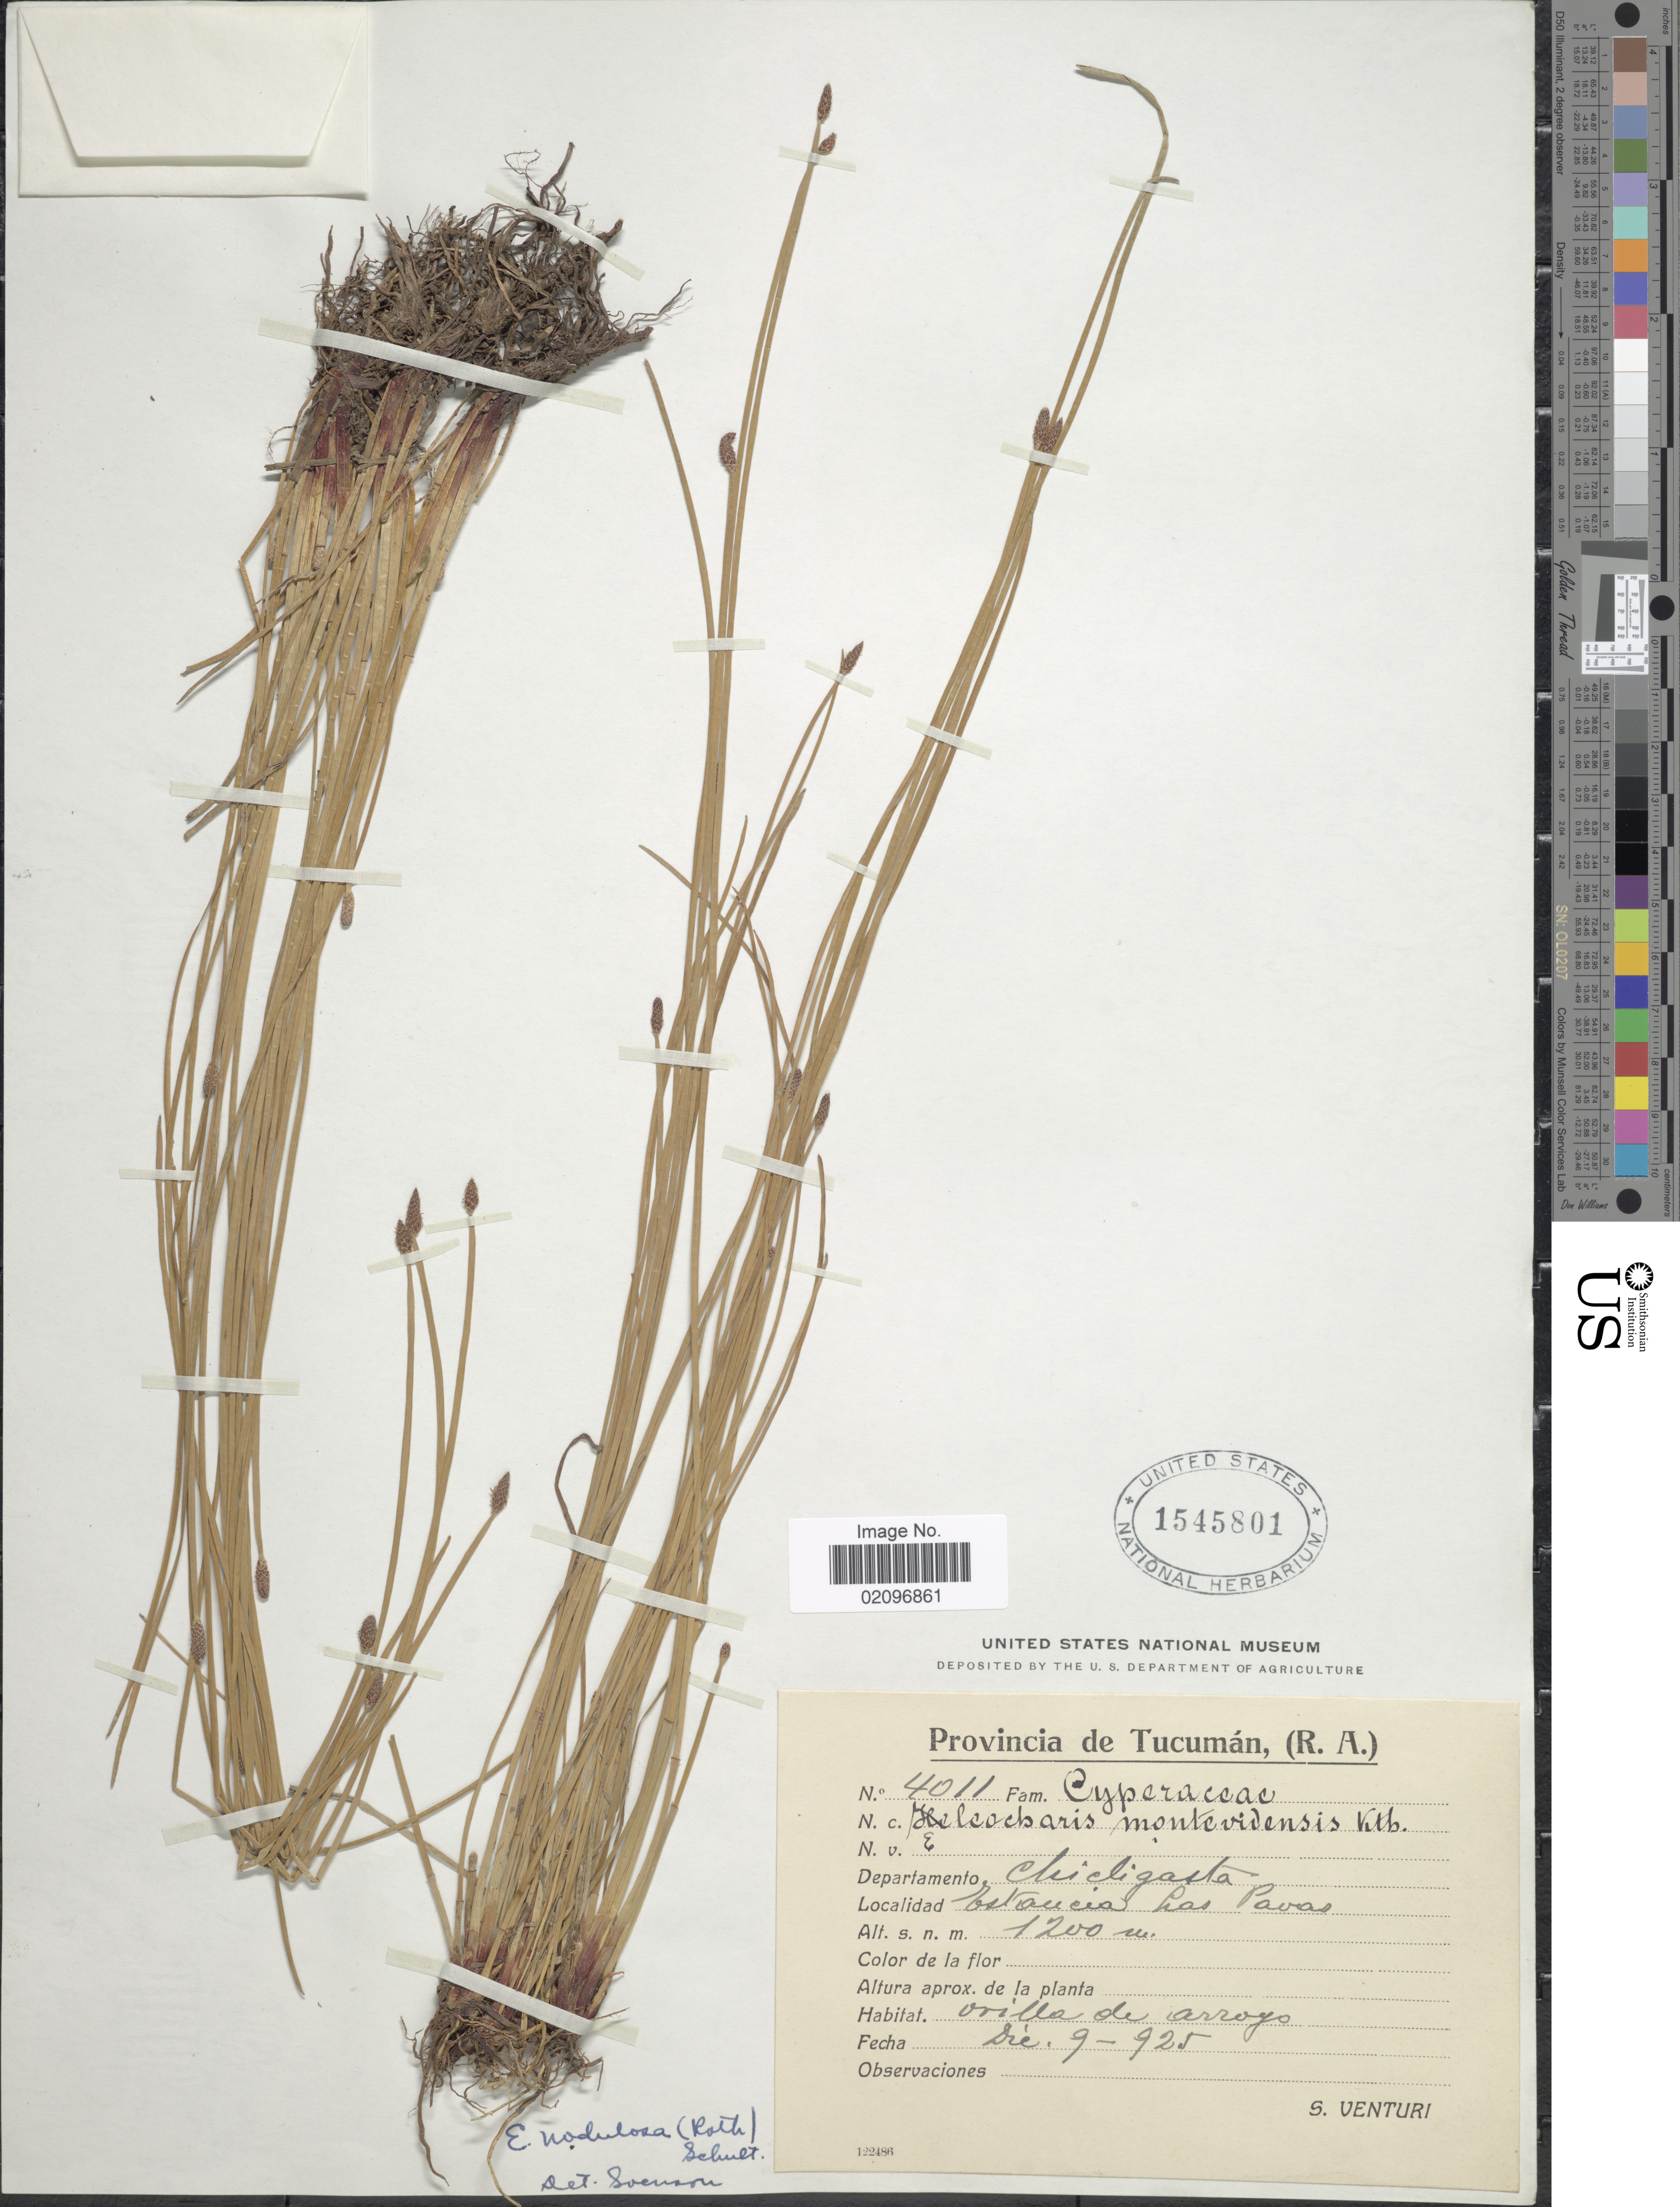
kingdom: Plantae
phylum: Tracheophyta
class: Liliopsida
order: Poales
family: Cyperaceae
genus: Eleocharis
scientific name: Eleocharis montana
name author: (Kunth) Roem. & Schult.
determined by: Strong, Mark T., (BOT), Smithsonian Institution - National Museum of Natural History (UNITED STATES)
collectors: S. Venturi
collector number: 4011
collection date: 1925-12-09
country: Argentina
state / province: Tucuman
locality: (R.A.) Departamento Chicligasta. Estancia Las Pavas.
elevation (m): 1200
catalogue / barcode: US 1545801